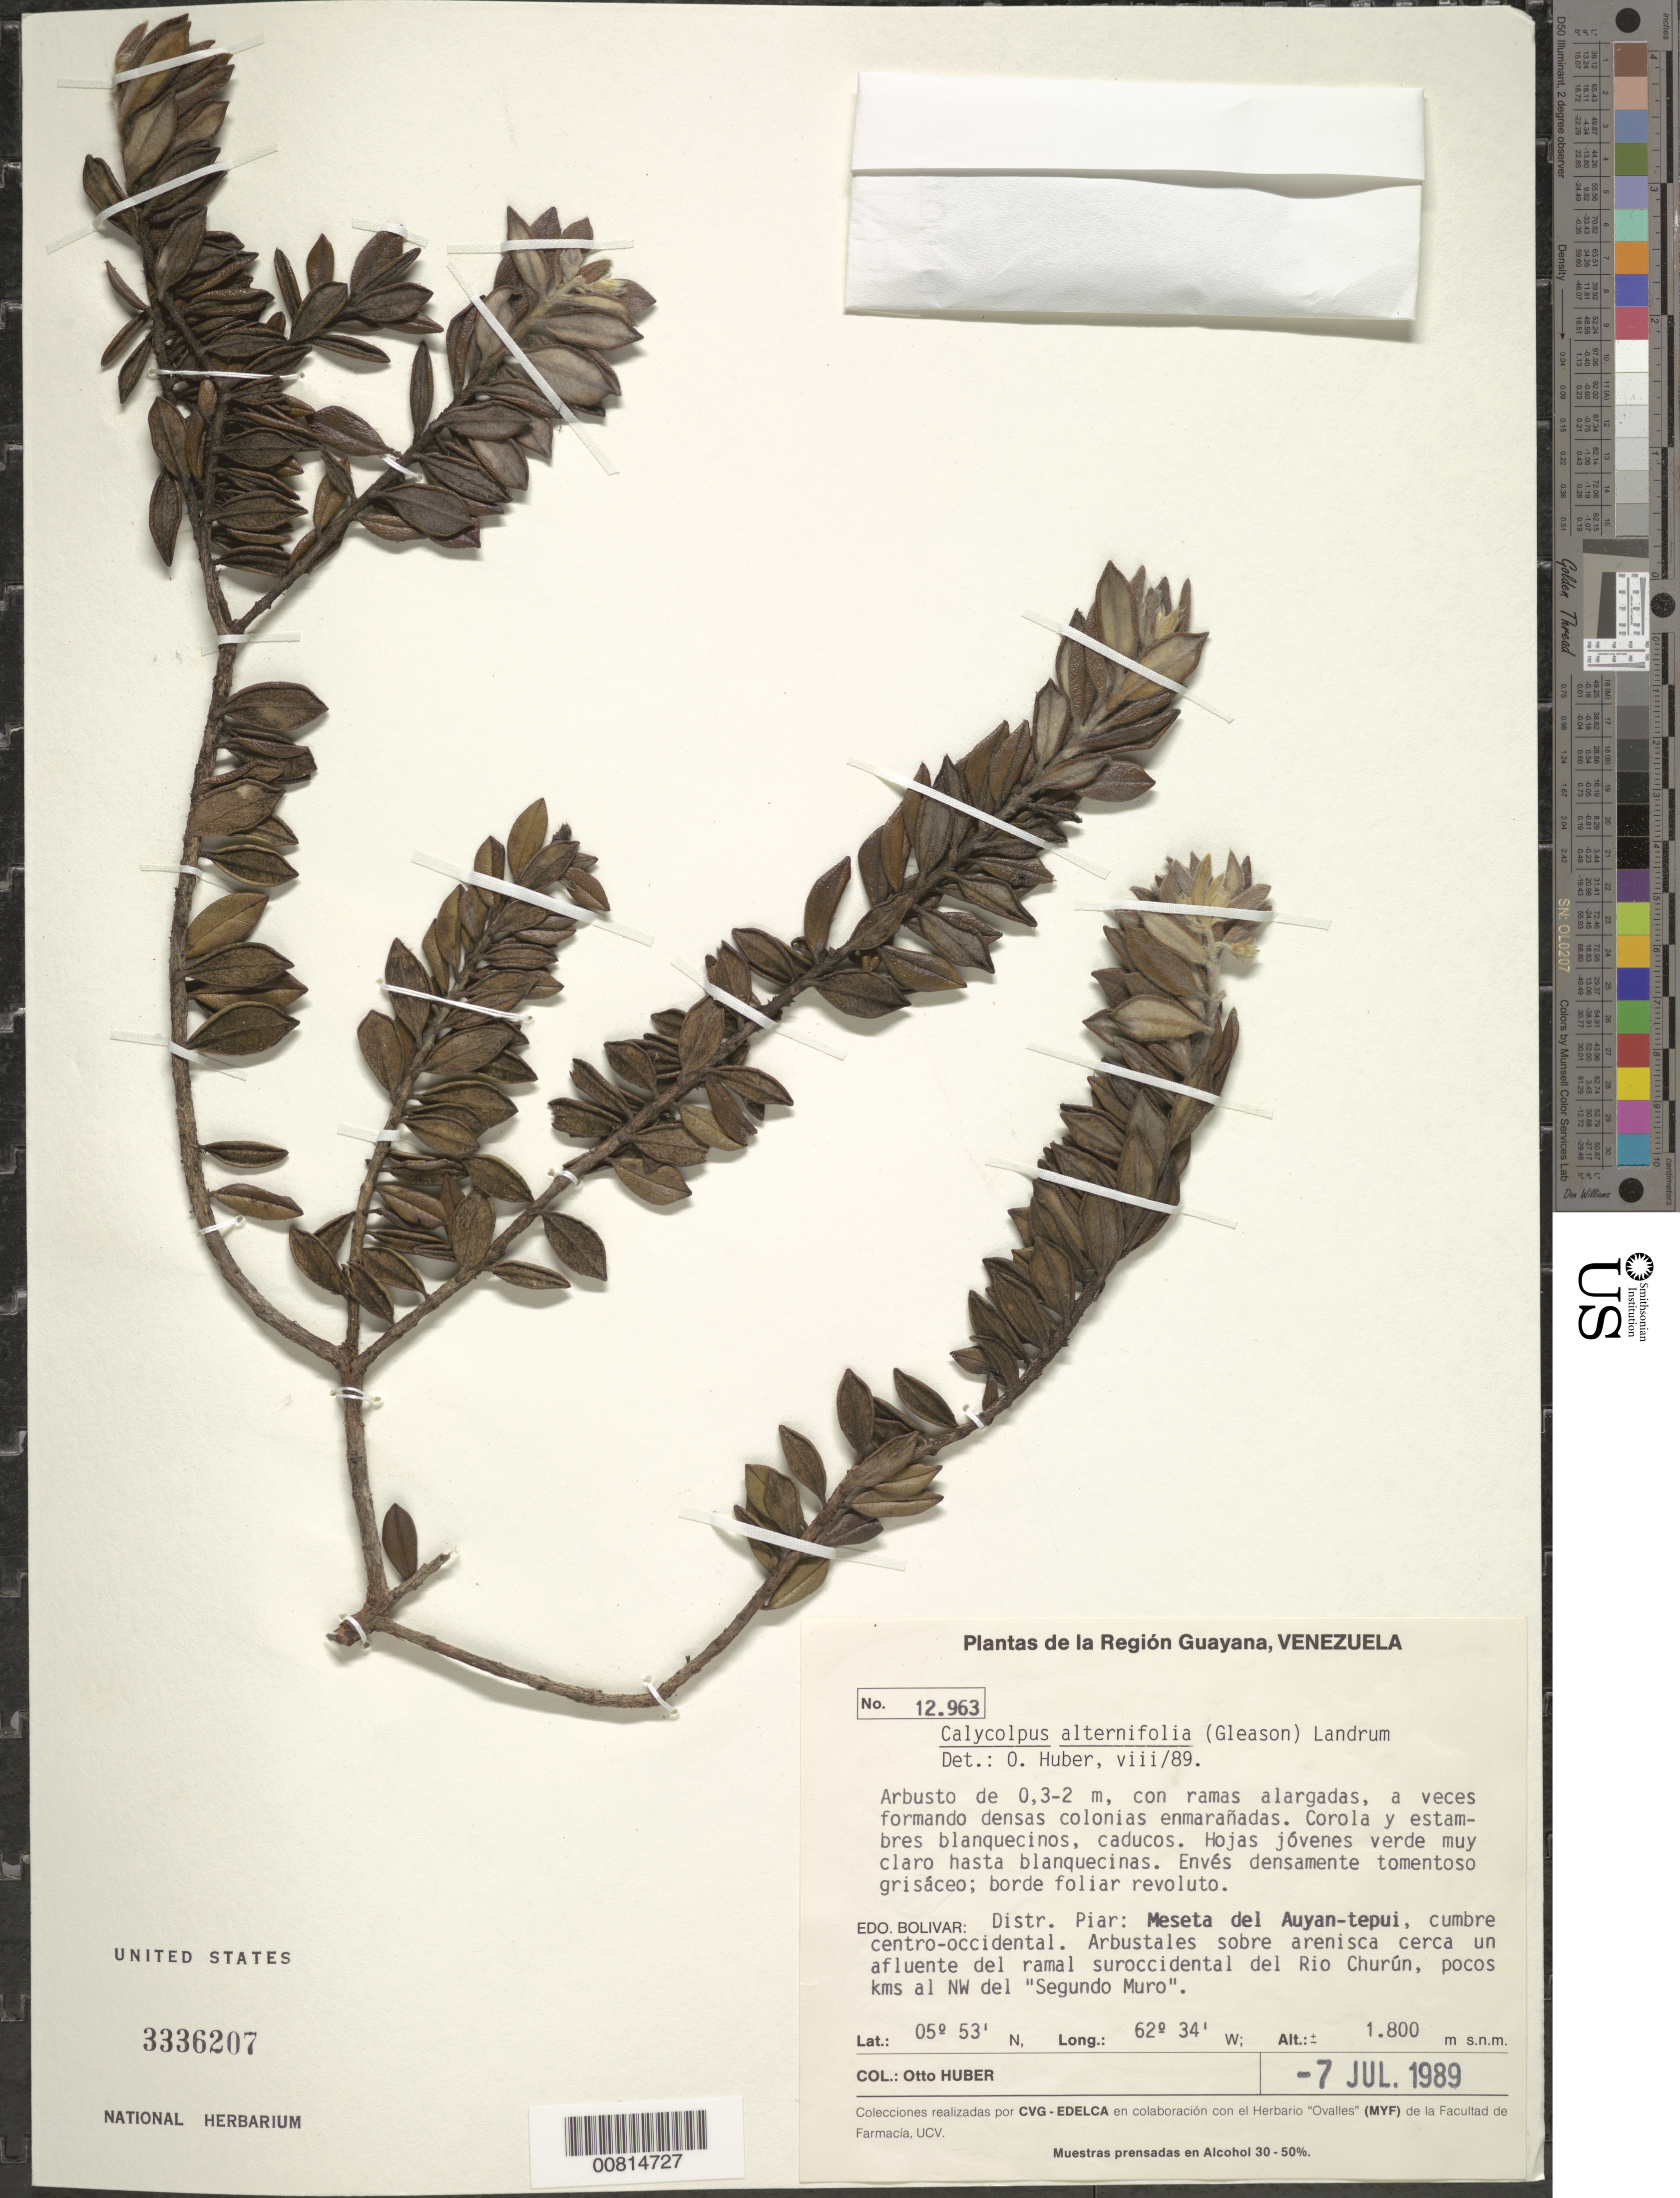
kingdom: Plantae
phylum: Tracheophyta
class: Magnoliopsida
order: Myrtales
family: Myrtaceae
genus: Calycolpus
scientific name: Calycolpus alternifolius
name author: (Gleason) Landrum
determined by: Huber, Otto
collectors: O. Huber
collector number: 12963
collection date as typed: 7-Jul-89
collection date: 1989-07-07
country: Venezuela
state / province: Bolívar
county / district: Piar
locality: Meseta del Auyan-tepuí, cumbre centro-occidental, suroccidental del Río Churún, pocos kms al NW del "Segundo Muro"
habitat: Arbustales sobre arenisca cerca rio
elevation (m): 1800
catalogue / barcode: US 3336207